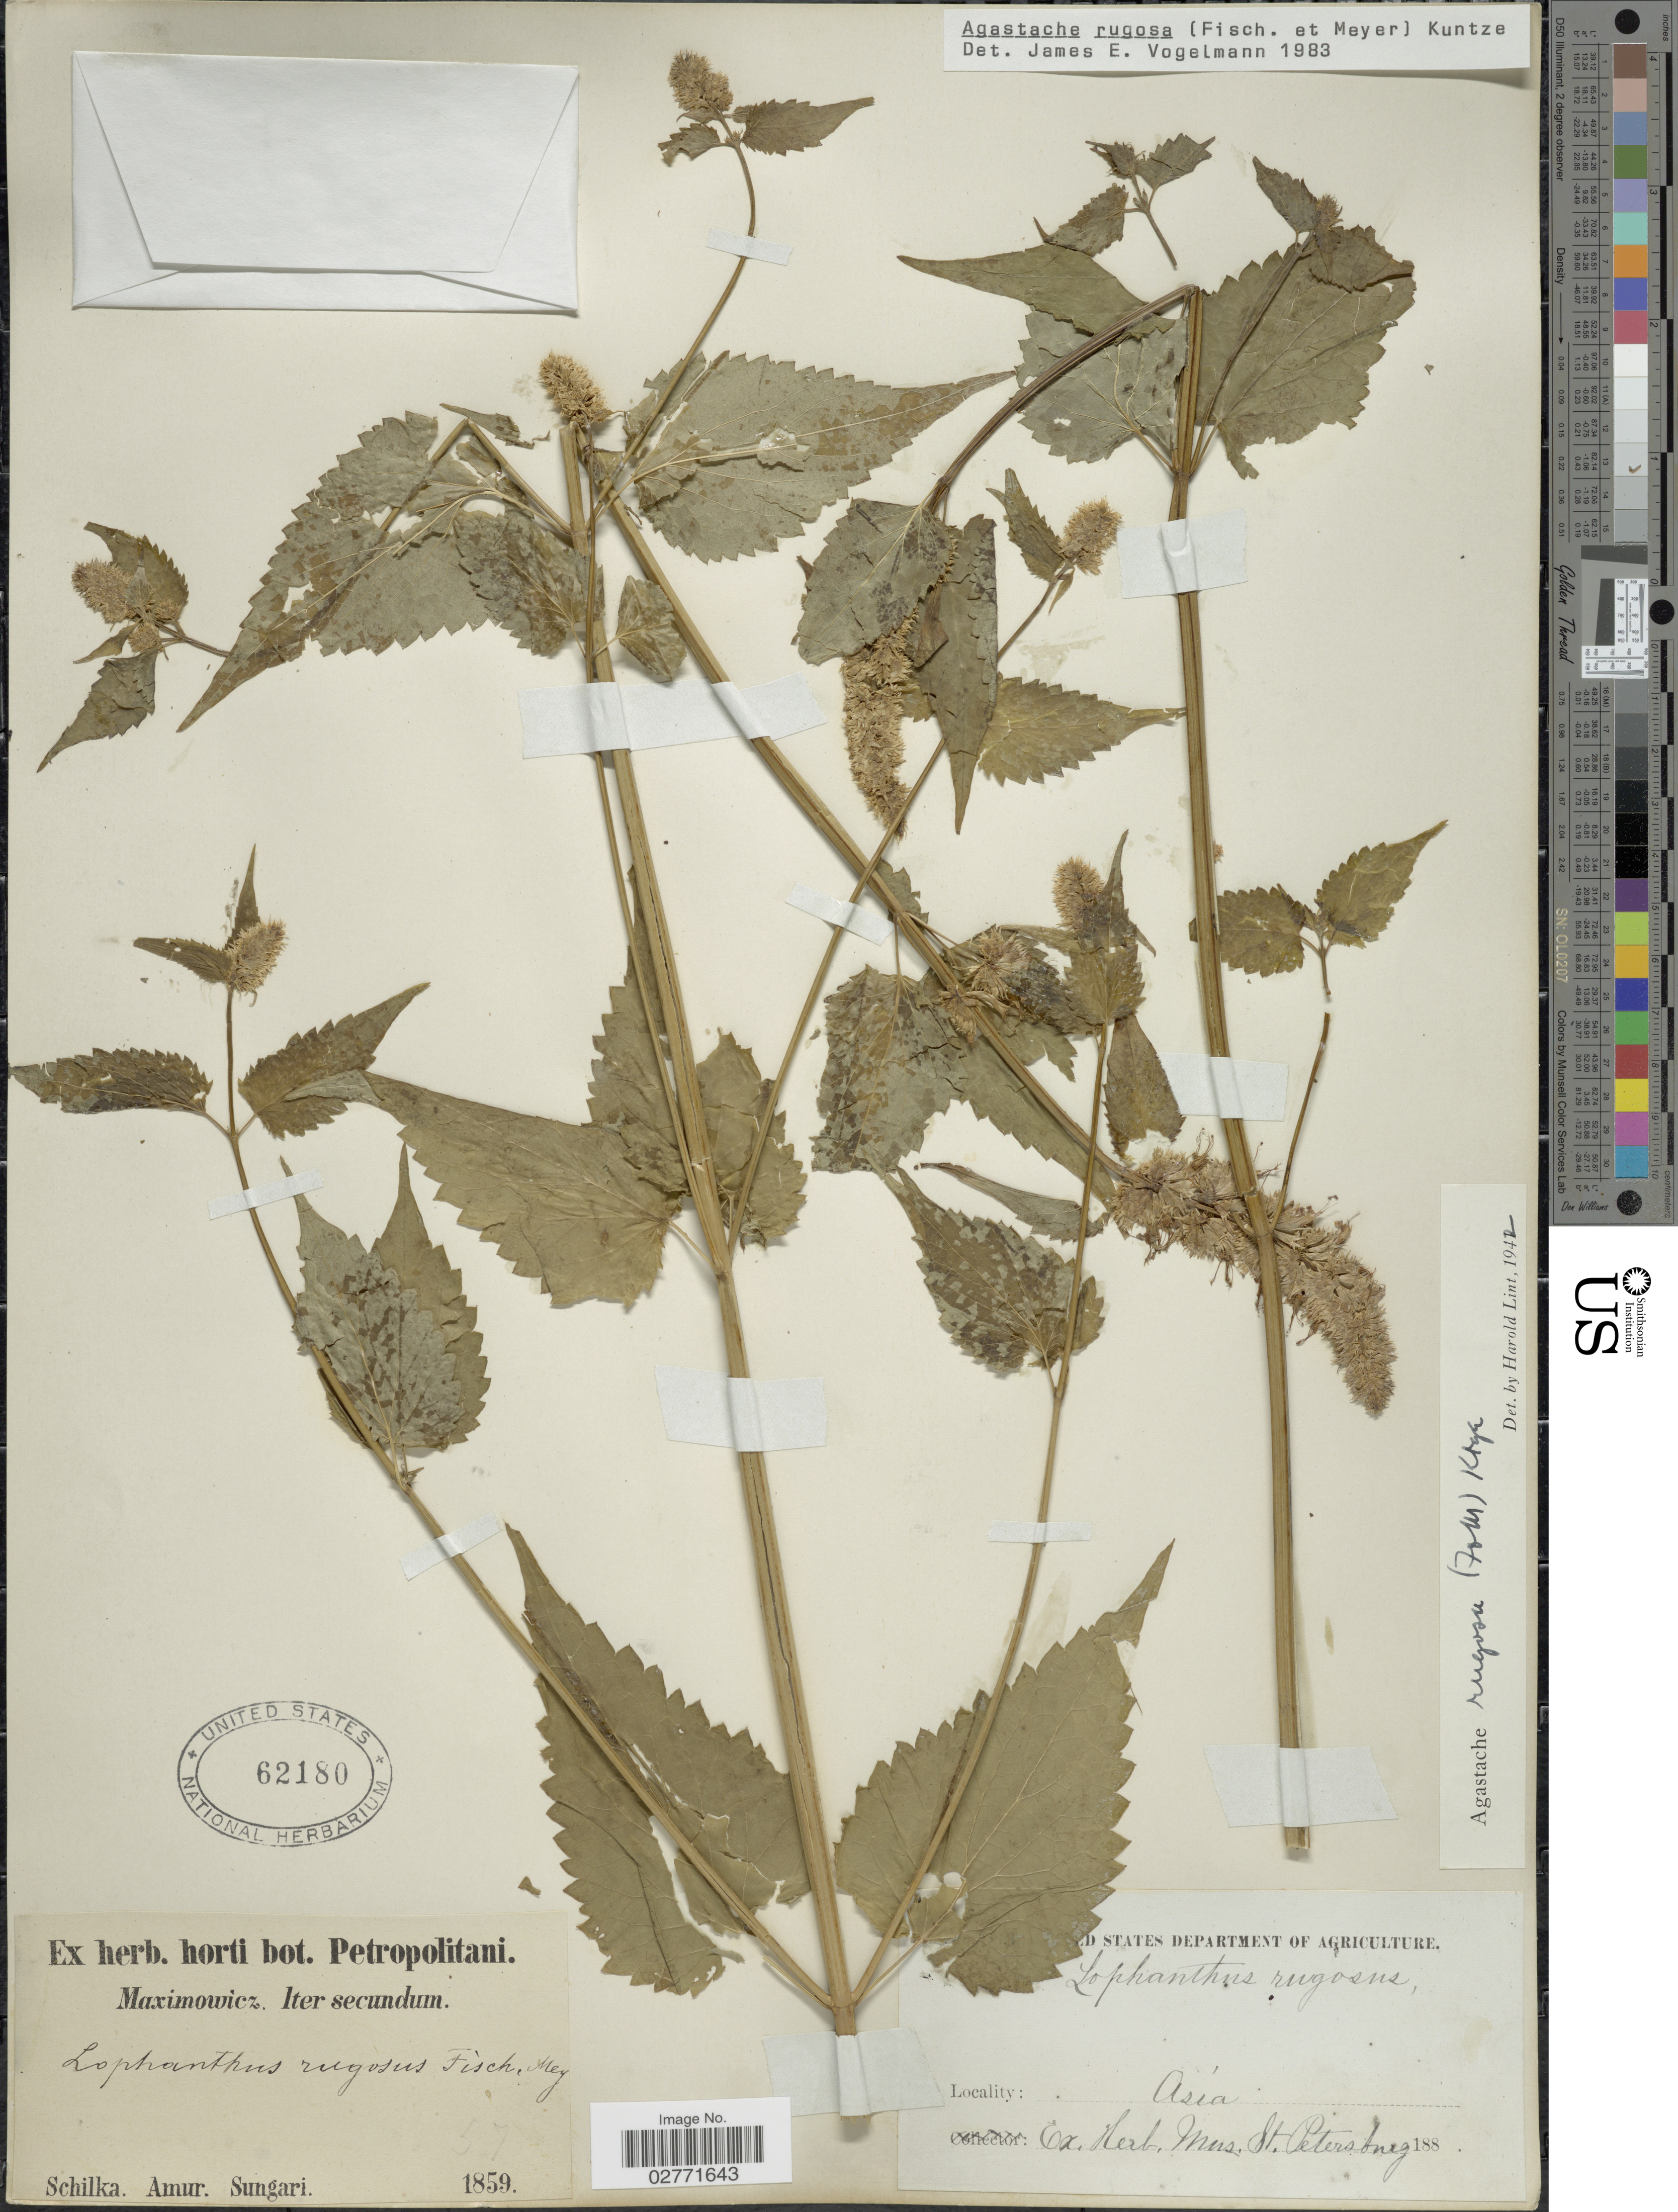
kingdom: Plantae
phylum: Tracheophyta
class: Magnoliopsida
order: Lamiales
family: Lamiaceae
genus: Agastache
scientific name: Agastache rugosa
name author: (Fisch. & C.A. Mey.) Kuntze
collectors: Maximowicz, --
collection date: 1859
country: Russian Federation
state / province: Amur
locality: Schilka. Amur. Sungari.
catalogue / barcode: US 62180